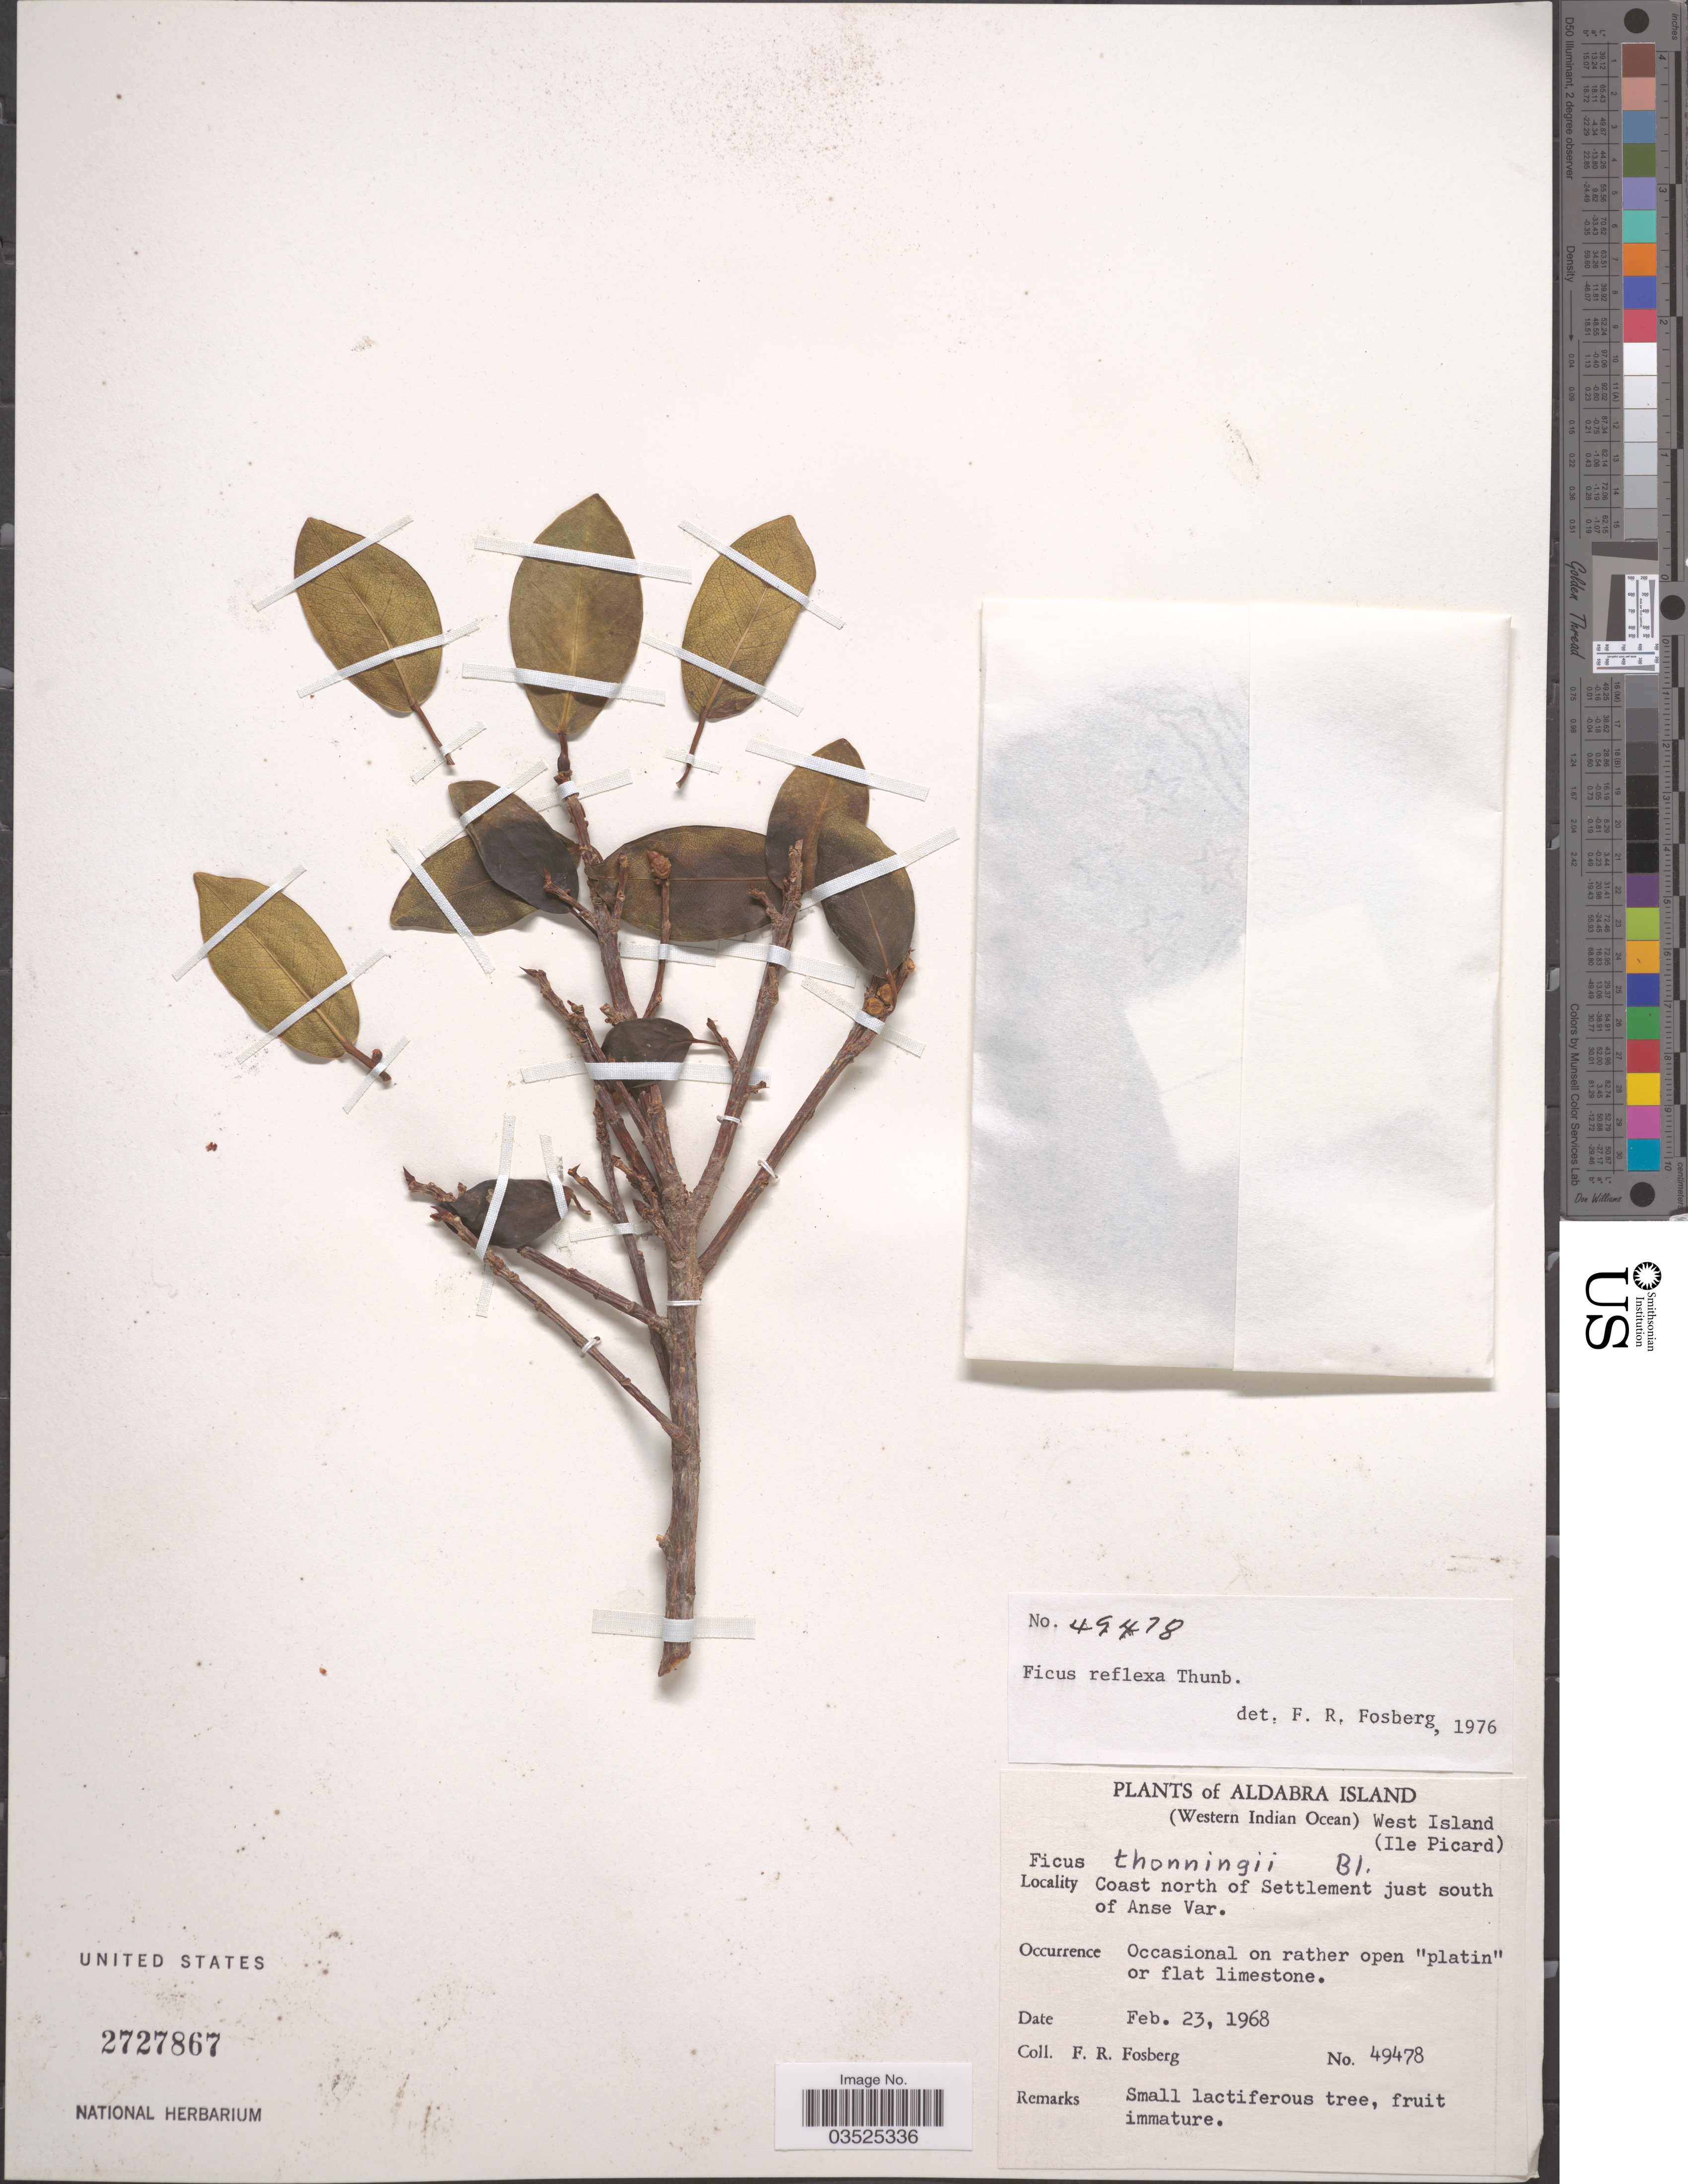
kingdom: Plantae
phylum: Tracheophyta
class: Magnoliopsida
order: Rosales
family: Moraceae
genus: Ficus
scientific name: Ficus reflexa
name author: Thunb.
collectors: F. R. Fosberg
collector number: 49478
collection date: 1968-02-23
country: Seychelles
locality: Aldabra Island (Western Indian Ocean) West Island (Ile Picard). Coast north of Settlement just south of Anse Var.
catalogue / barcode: US 2727867